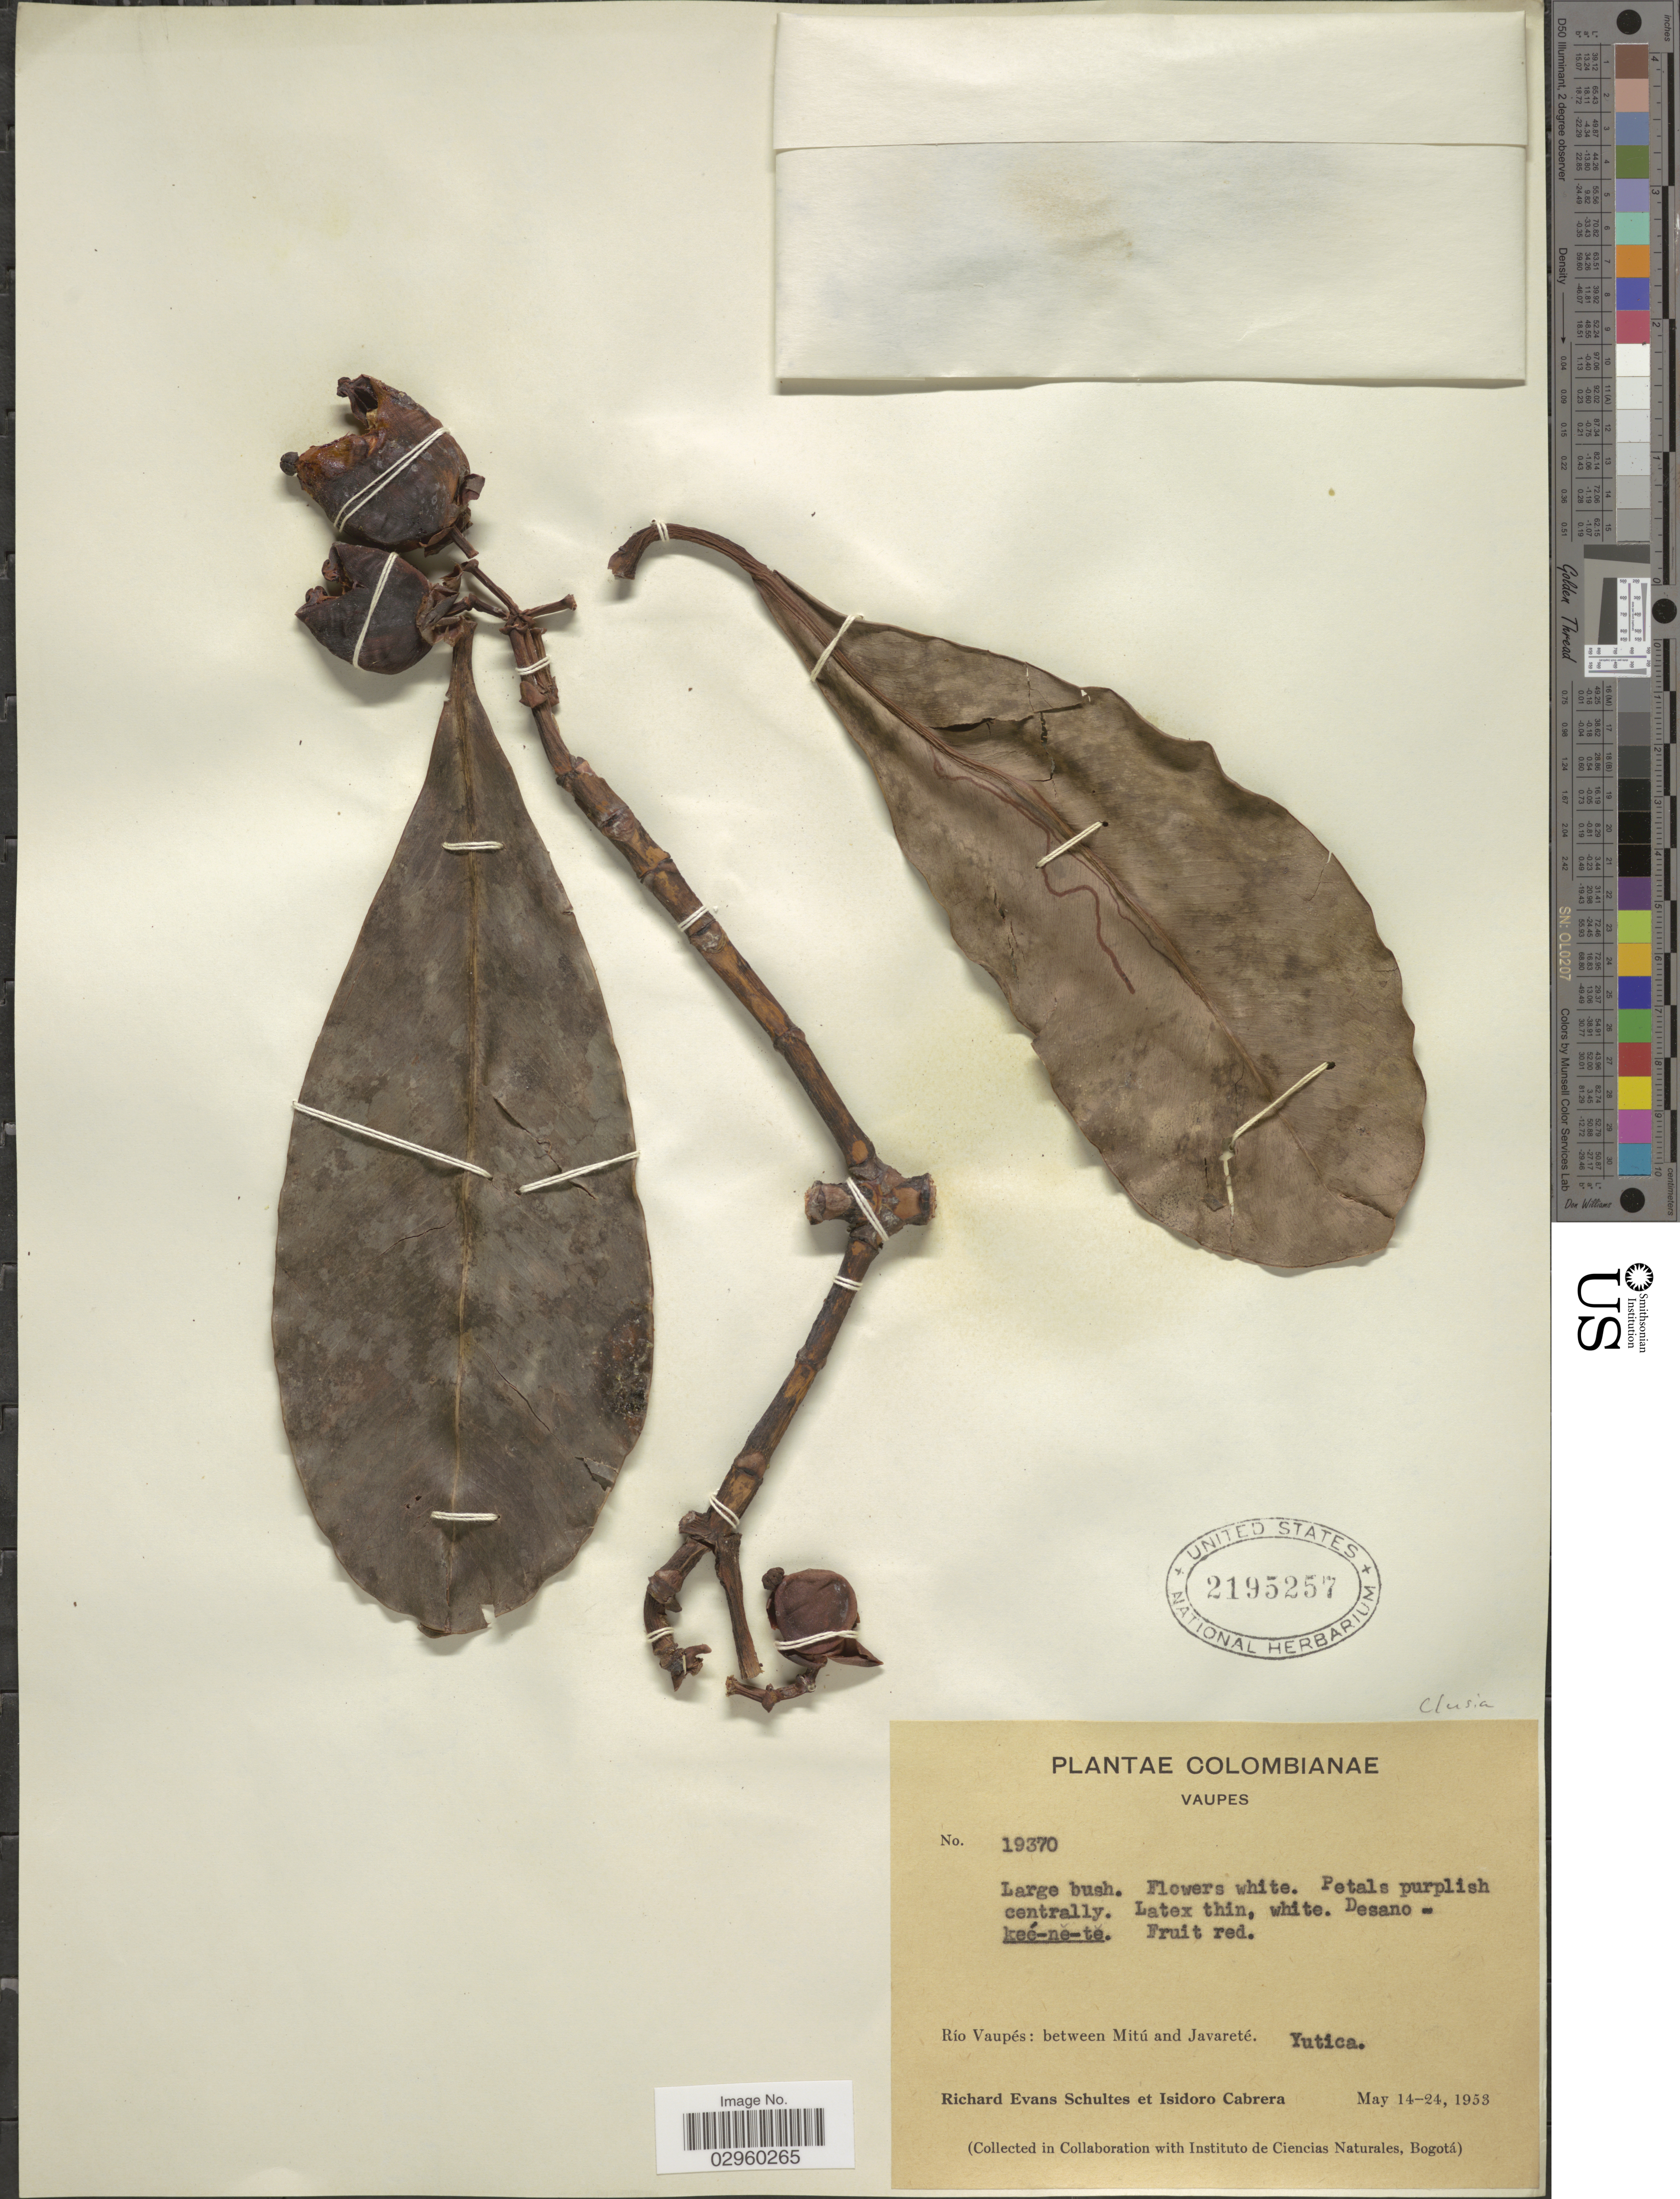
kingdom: Plantae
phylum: Tracheophyta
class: Magnoliopsida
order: Malpighiales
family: Clusiaceae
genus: Clusia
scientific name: Clusia sp.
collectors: R. E. Schultes & I. Cabrera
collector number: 19370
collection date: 1953-05-14/1953-05-24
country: Colombia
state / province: Vaupés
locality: Río Vaupés: between Mitú and Javareté. Yutica.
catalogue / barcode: US 2195257